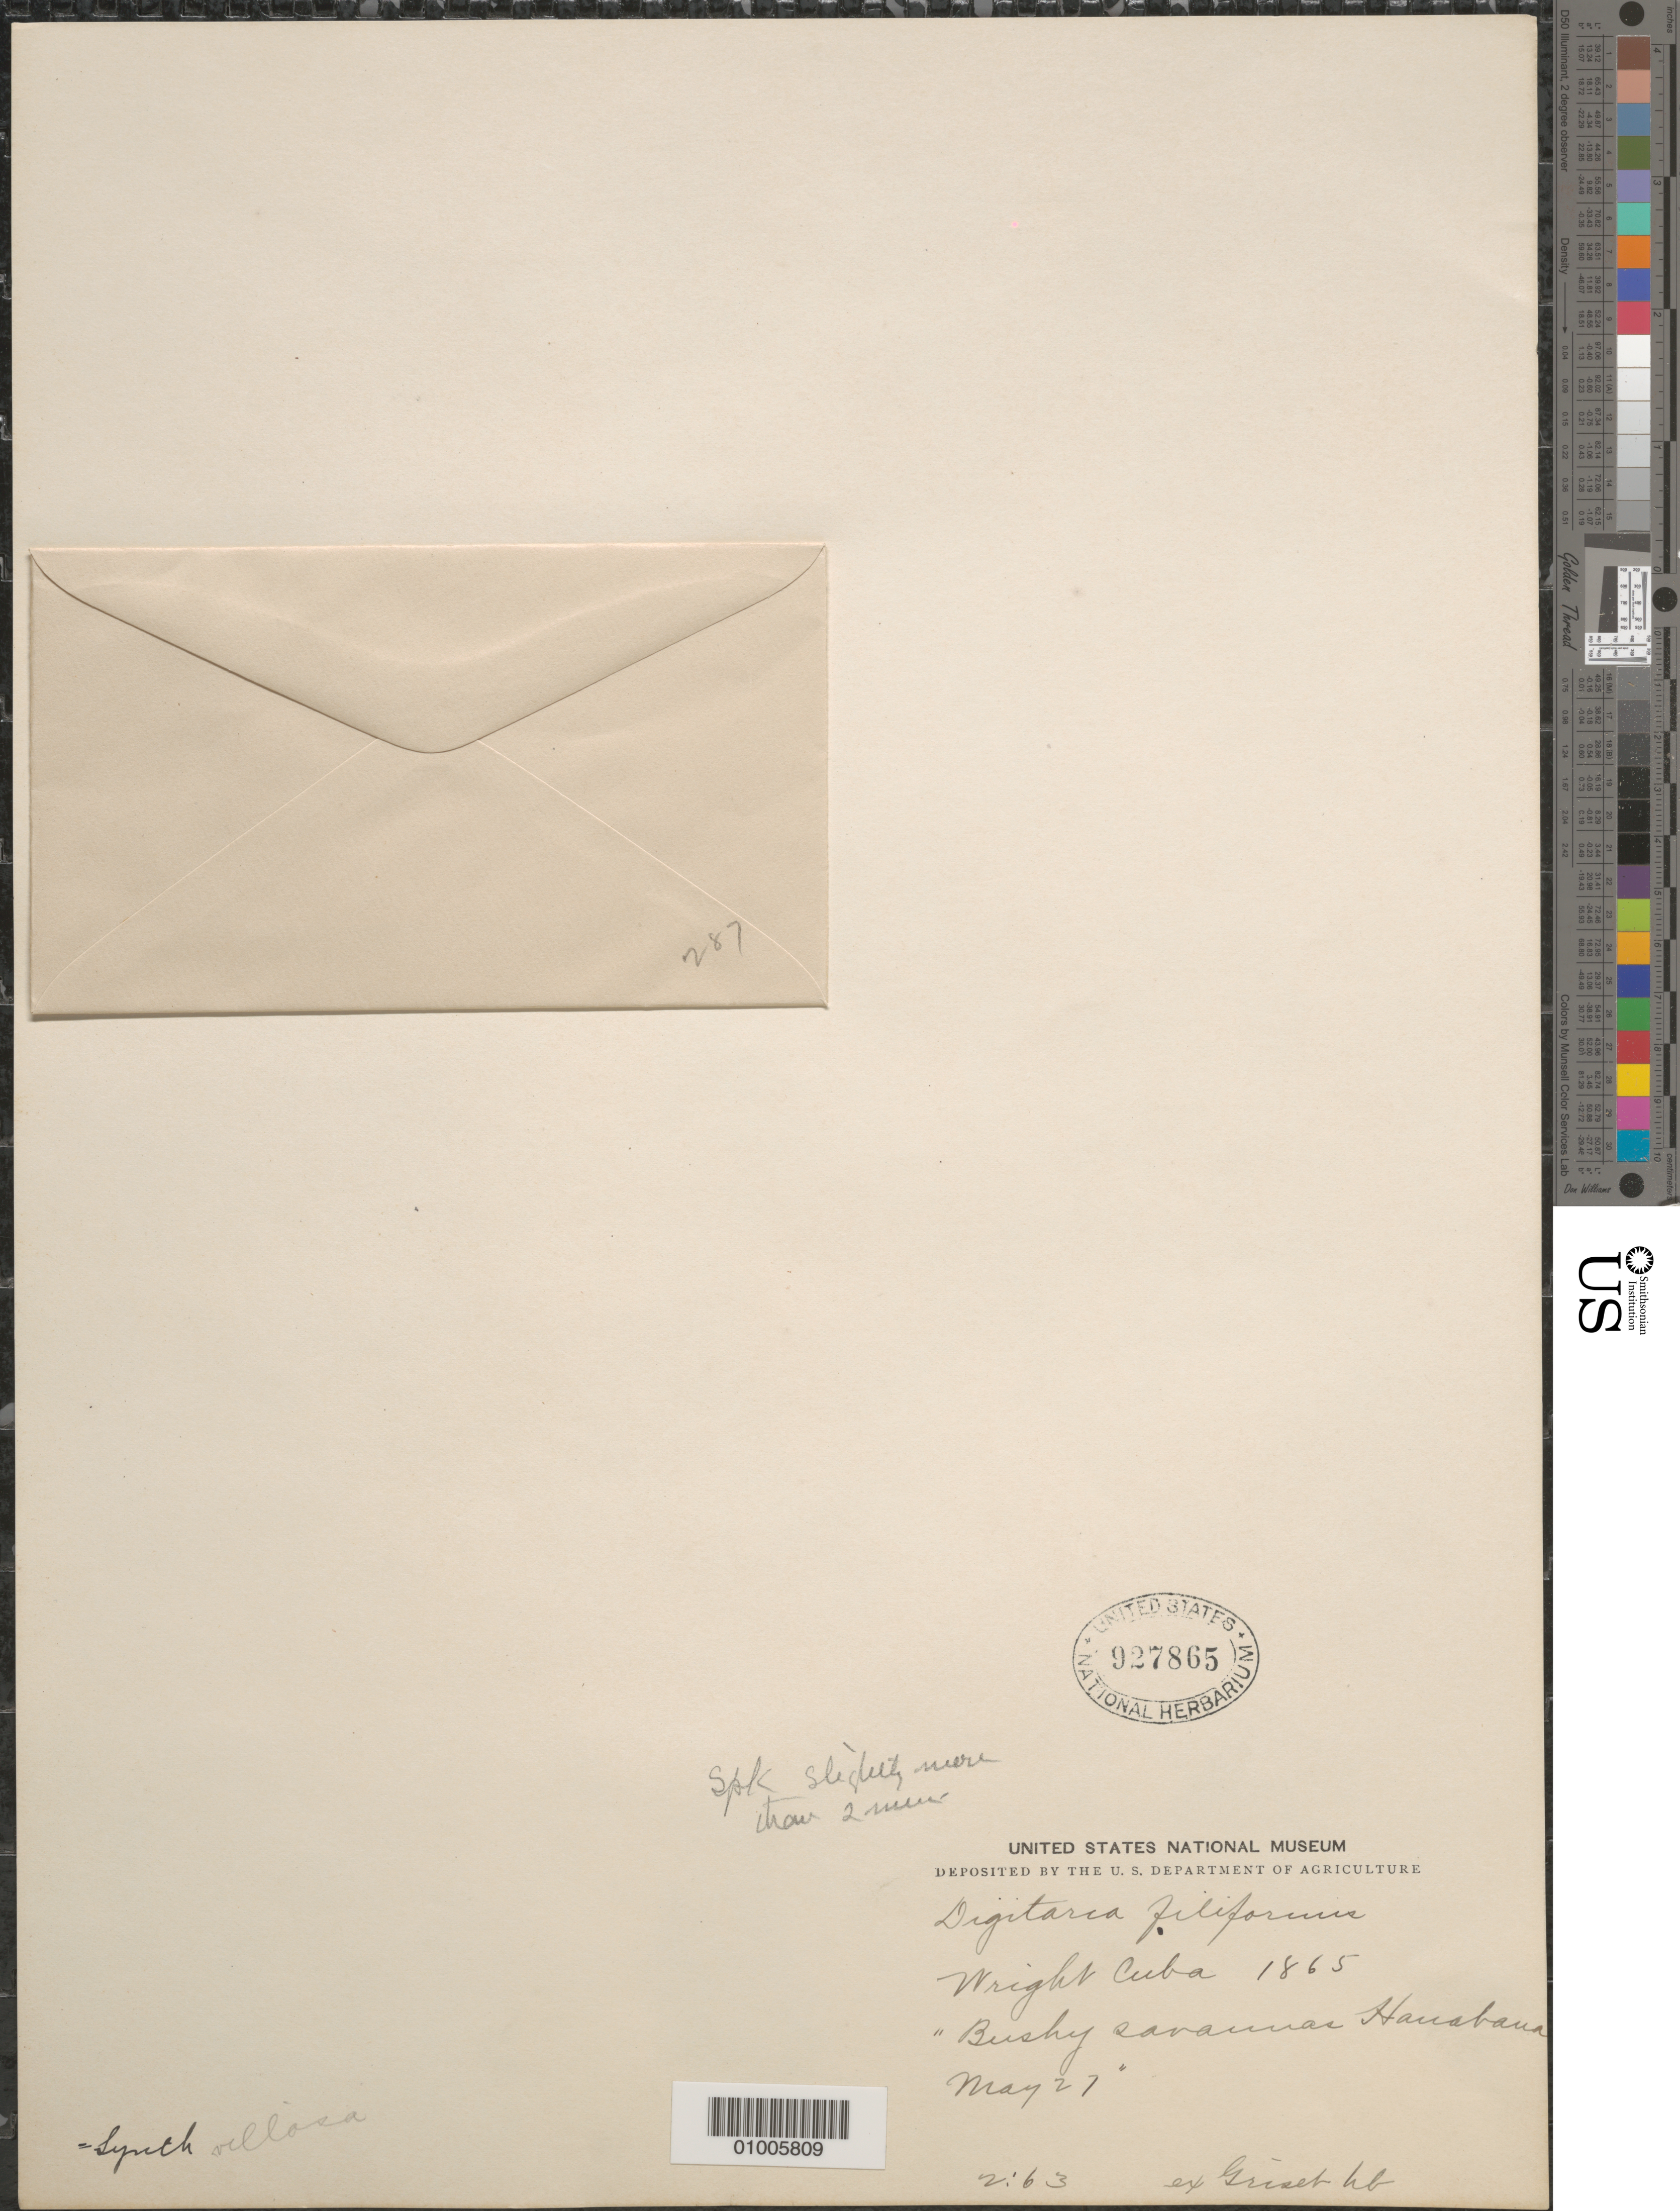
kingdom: Plantae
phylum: Tracheophyta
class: Liliopsida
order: Poales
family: Poaceae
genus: Digitaria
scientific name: Digitaria villosa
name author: (Walter) Pers.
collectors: C. Wright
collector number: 263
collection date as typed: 27 May 1865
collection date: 1865-05-27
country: Cuba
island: Cuba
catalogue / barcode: US 927865